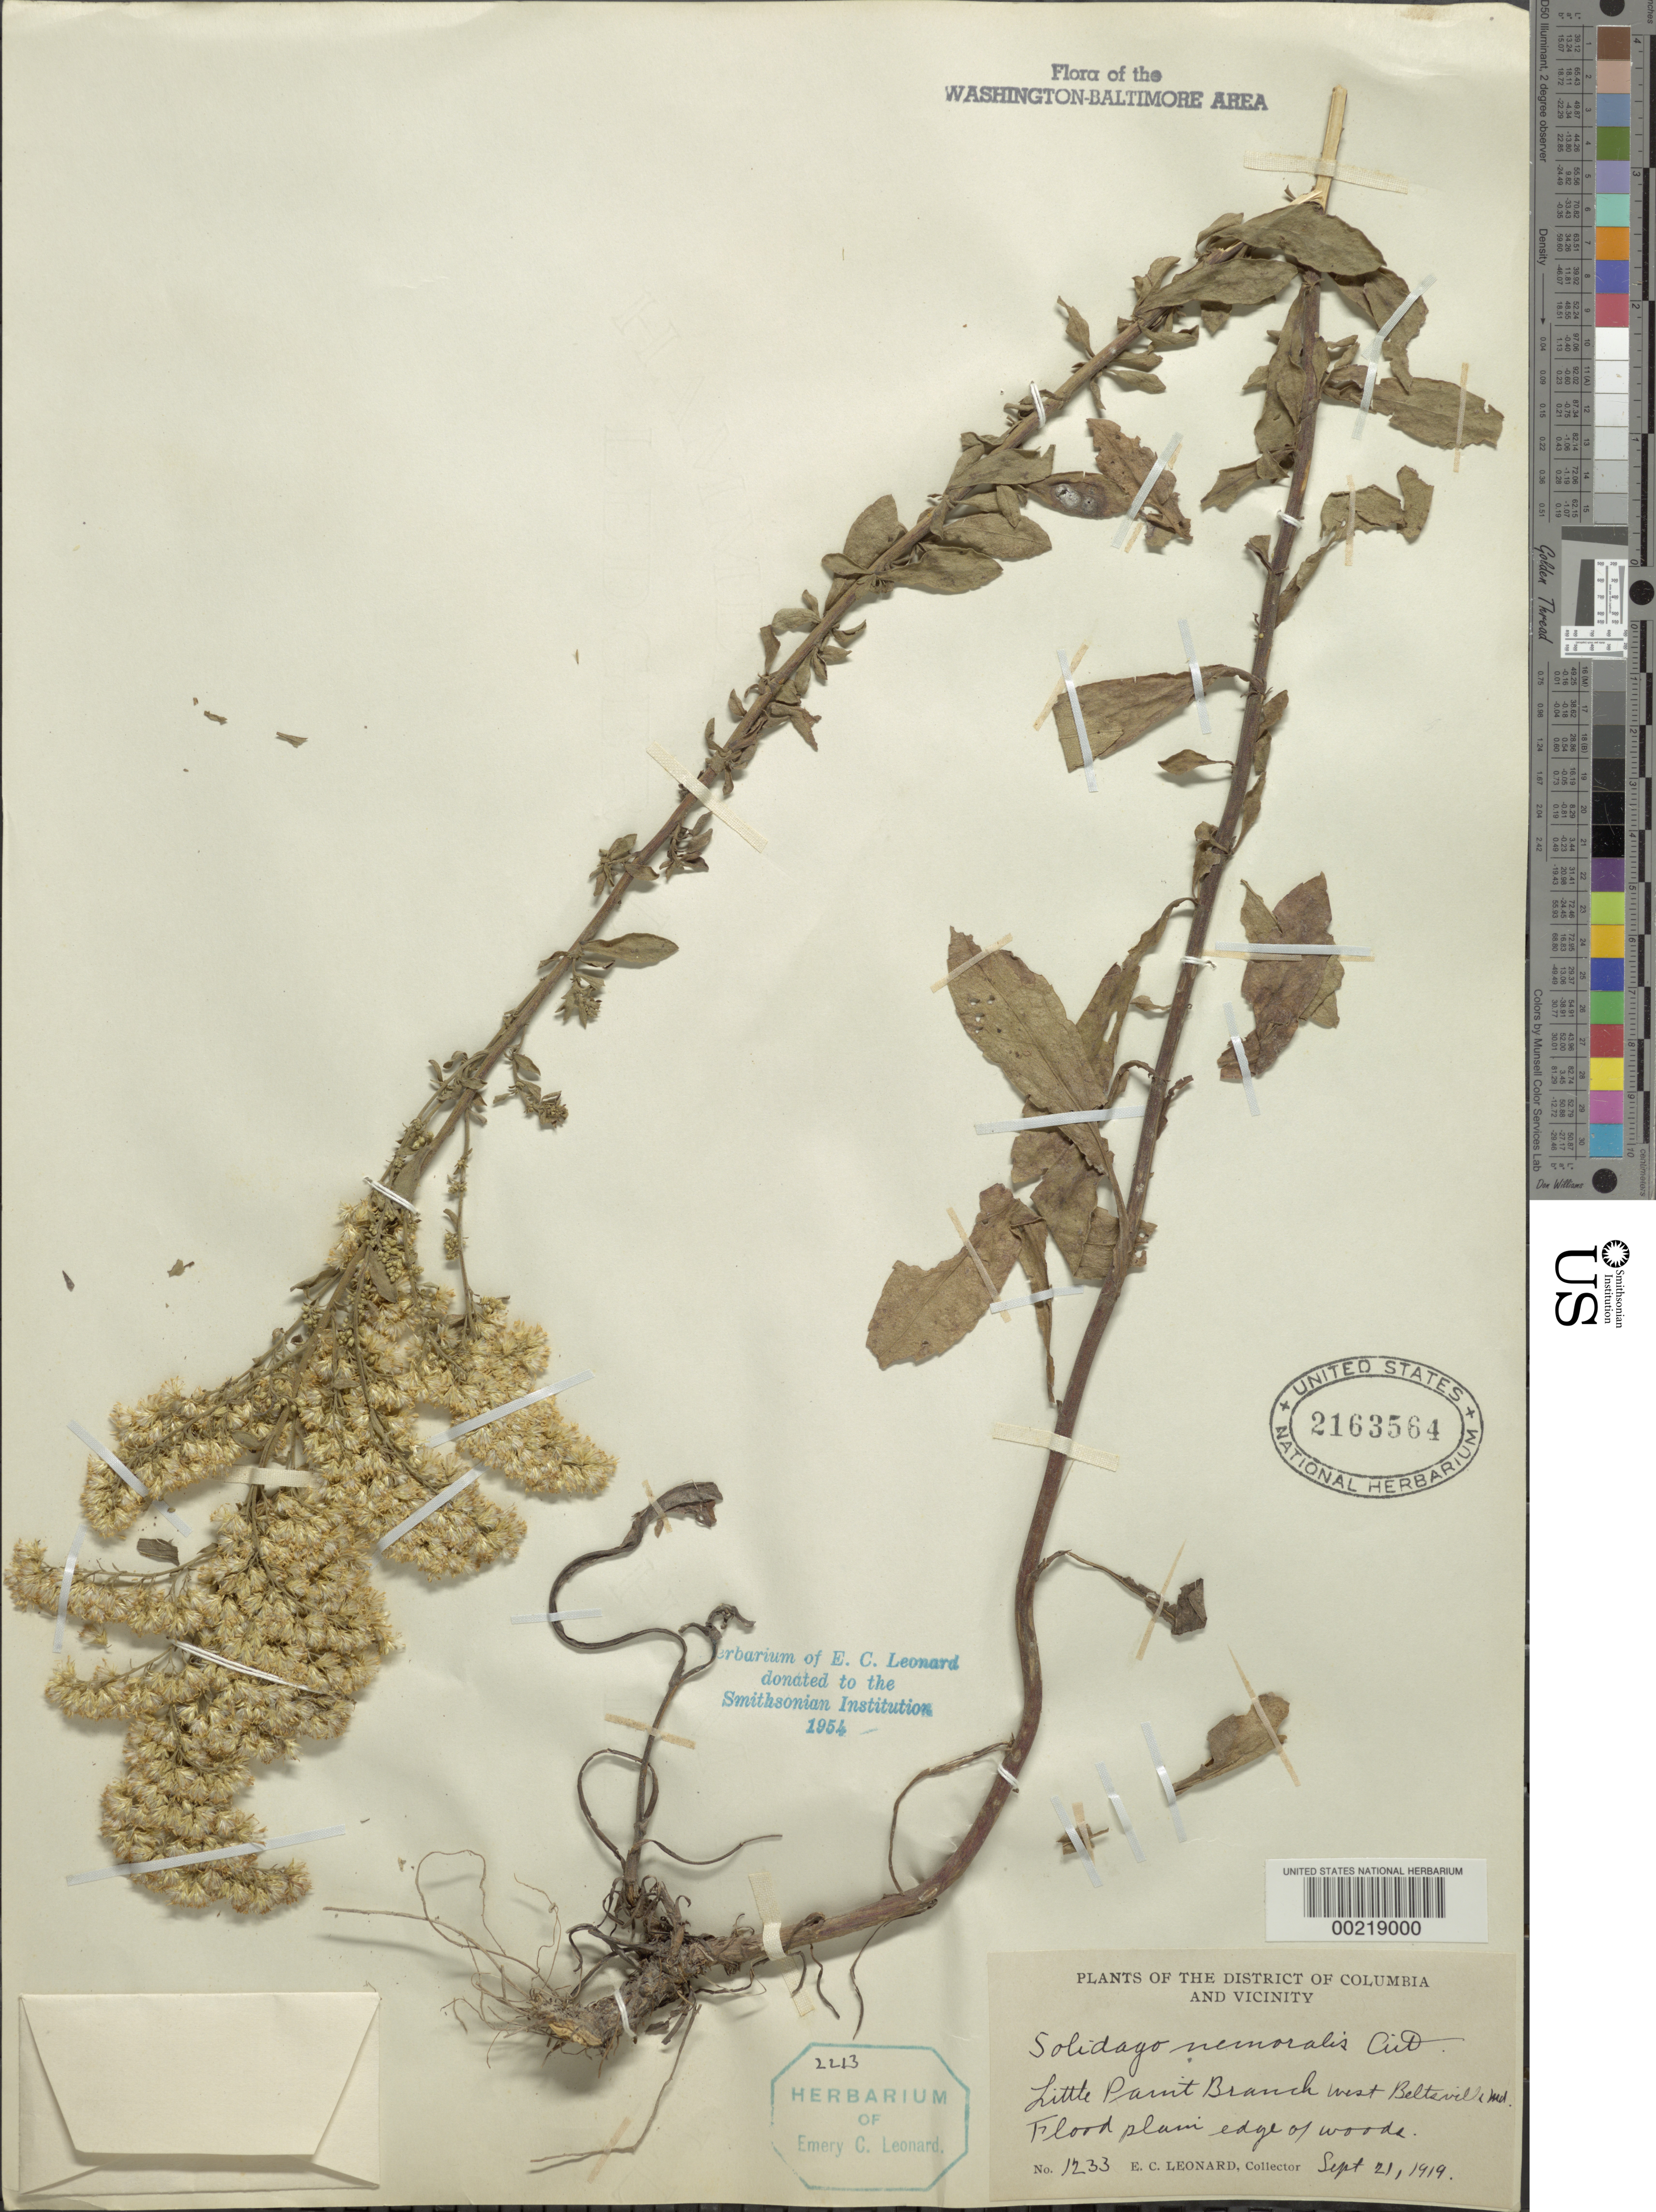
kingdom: Plantae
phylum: Tracheophyta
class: Magnoliopsida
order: Asterales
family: Asteraceae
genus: Solidago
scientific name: Solidago nemoralis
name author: Aiton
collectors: E. C. Leonard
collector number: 1233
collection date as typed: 21 Sep 1919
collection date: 1919-09-21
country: United States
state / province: Maryland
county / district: Prince George's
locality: Little Paint Branch west Beltsville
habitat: Flood plain edge of woods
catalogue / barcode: US 2163564